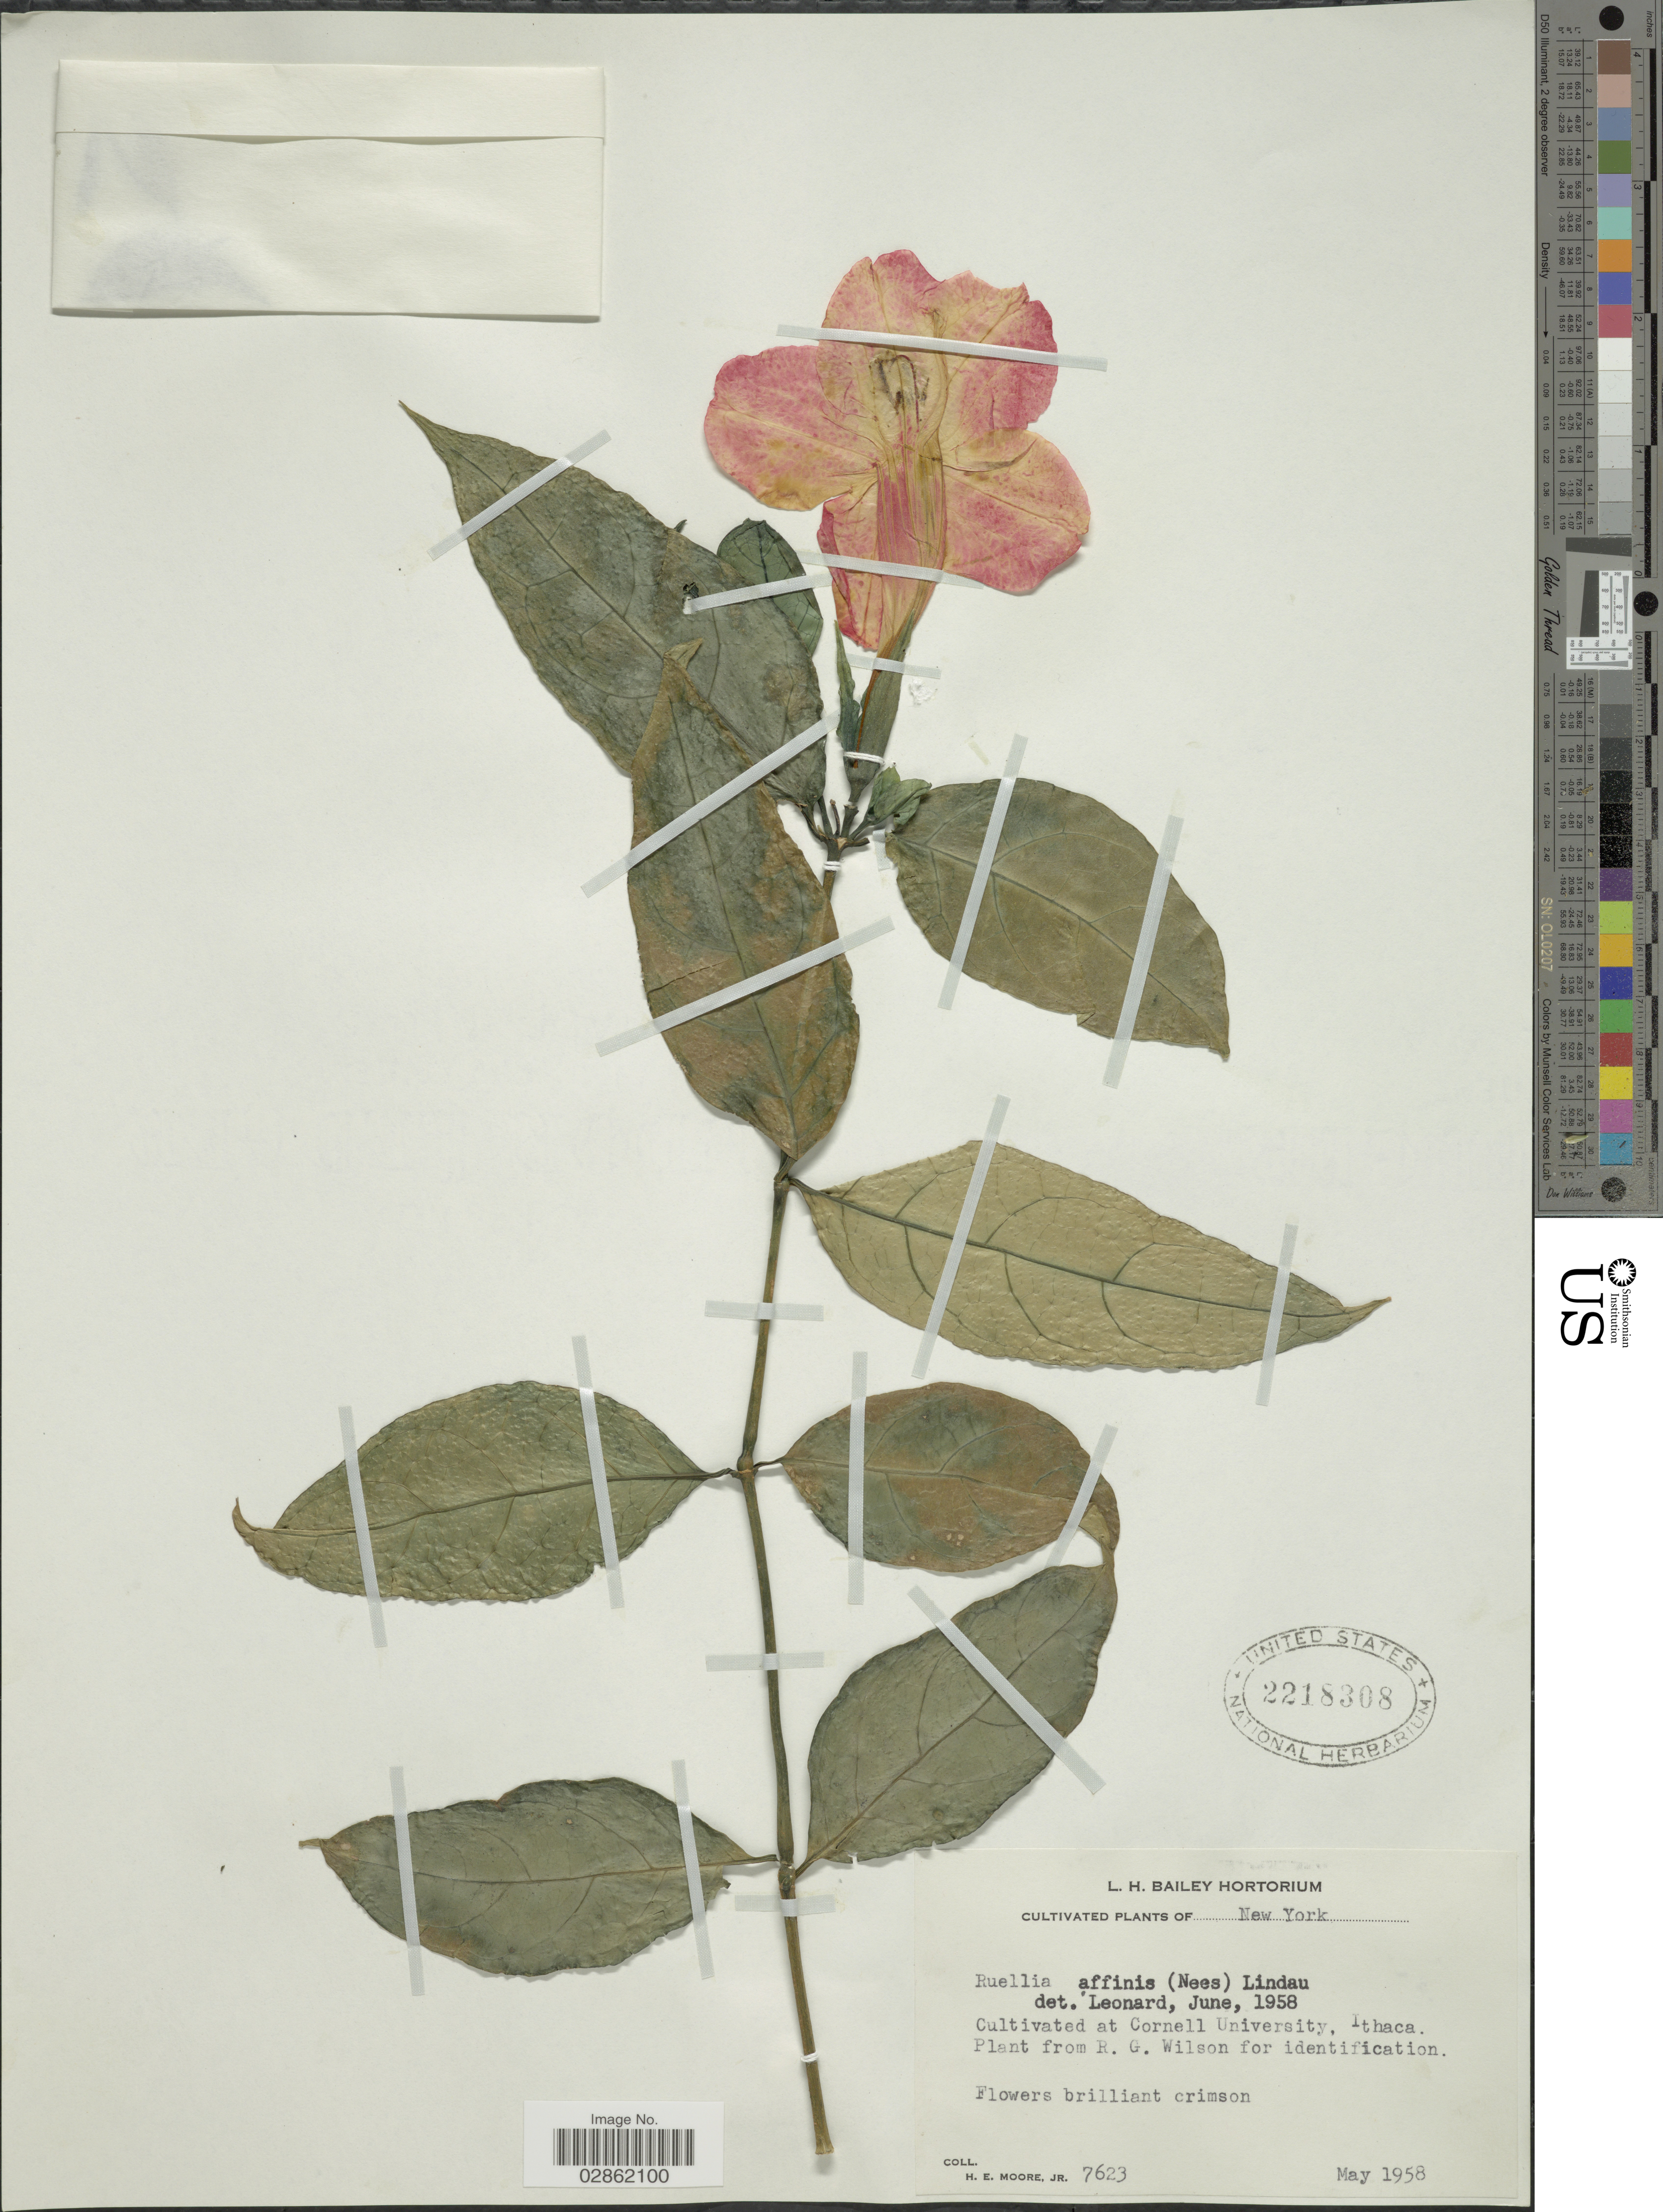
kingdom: Plantae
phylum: Tracheophyta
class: Magnoliopsida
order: Lamiales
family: Acanthaceae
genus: Ruellia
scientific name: Ruellia speciosa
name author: Mart. ex Nees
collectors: H. Moore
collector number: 7623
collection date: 1958-05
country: United States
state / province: New York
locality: Cultivated at Cornell University, Ithaca.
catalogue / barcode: US 2218308